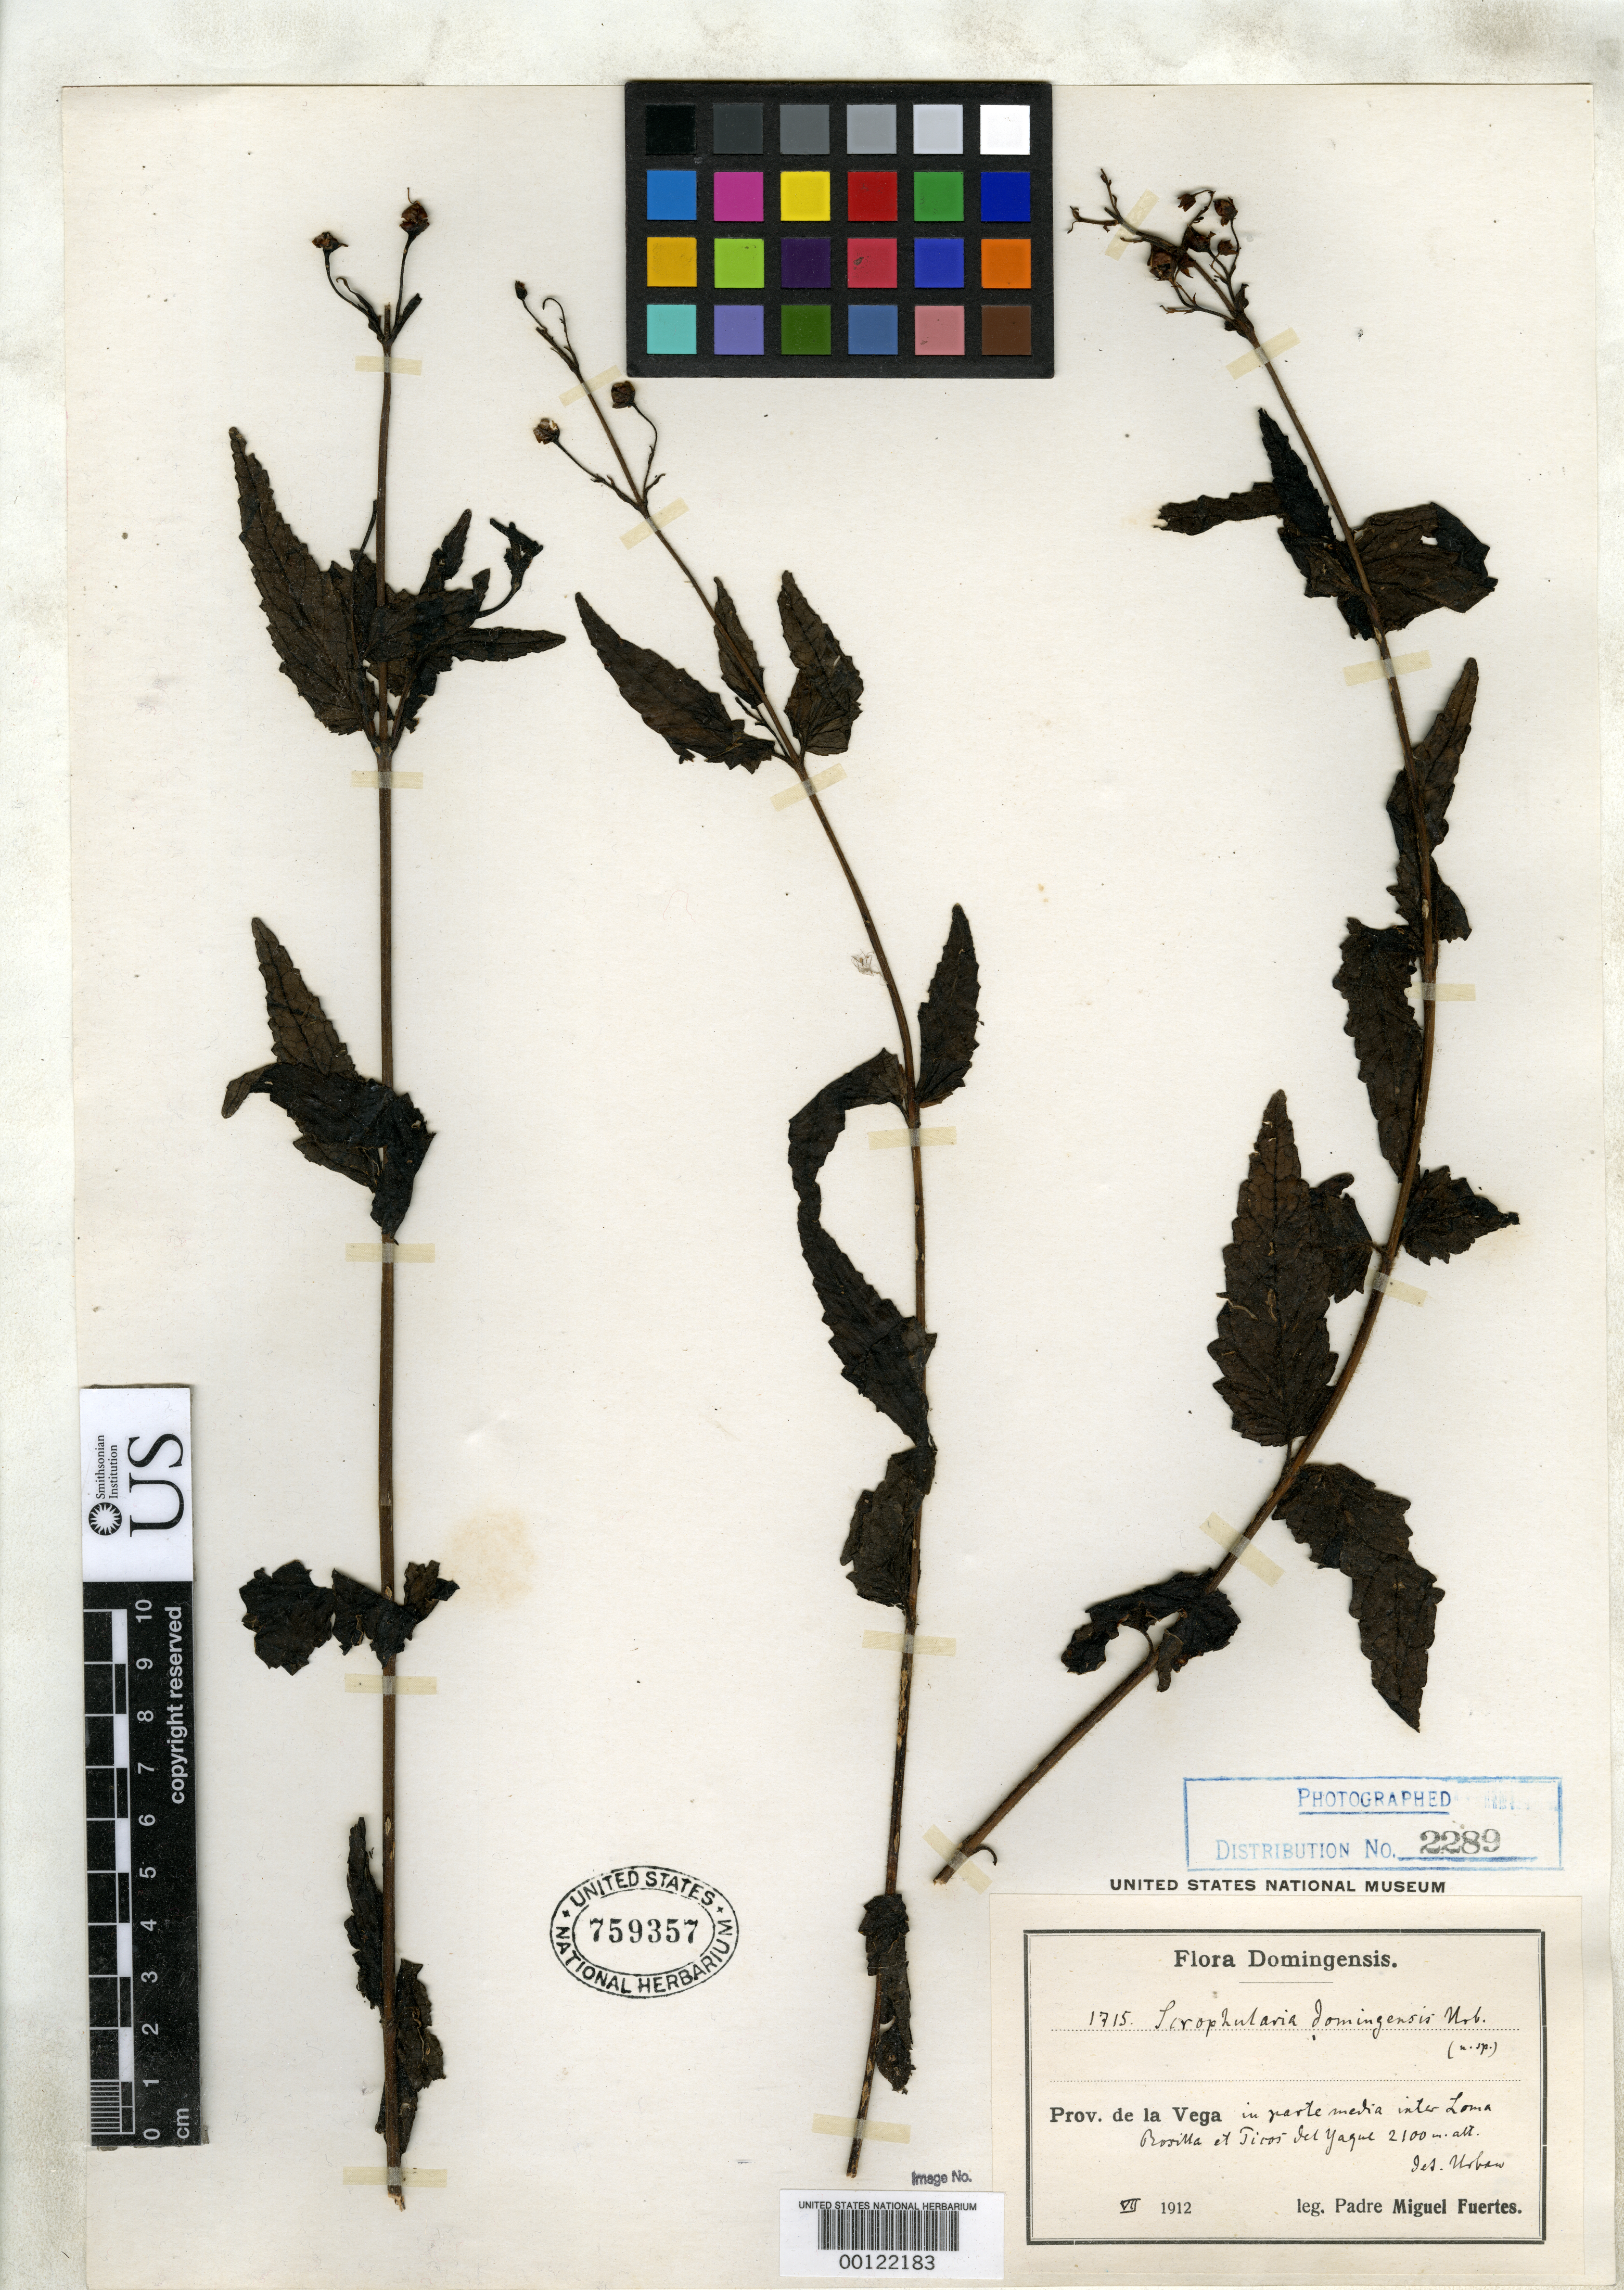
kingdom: Plantae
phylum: Tracheophyta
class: Magnoliopsida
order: Lamiales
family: Scrophulariaceae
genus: Scrophularia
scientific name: Scrophularia domingensis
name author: Urb.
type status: Isotype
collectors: M. D. Fuertes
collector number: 1715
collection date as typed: Jul 1912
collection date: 1912-07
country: Dominican Republic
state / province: La Vega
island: Hispaniola Island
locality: Between Loma Rosilla and Pico del Yaque.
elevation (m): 2100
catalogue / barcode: US 759357